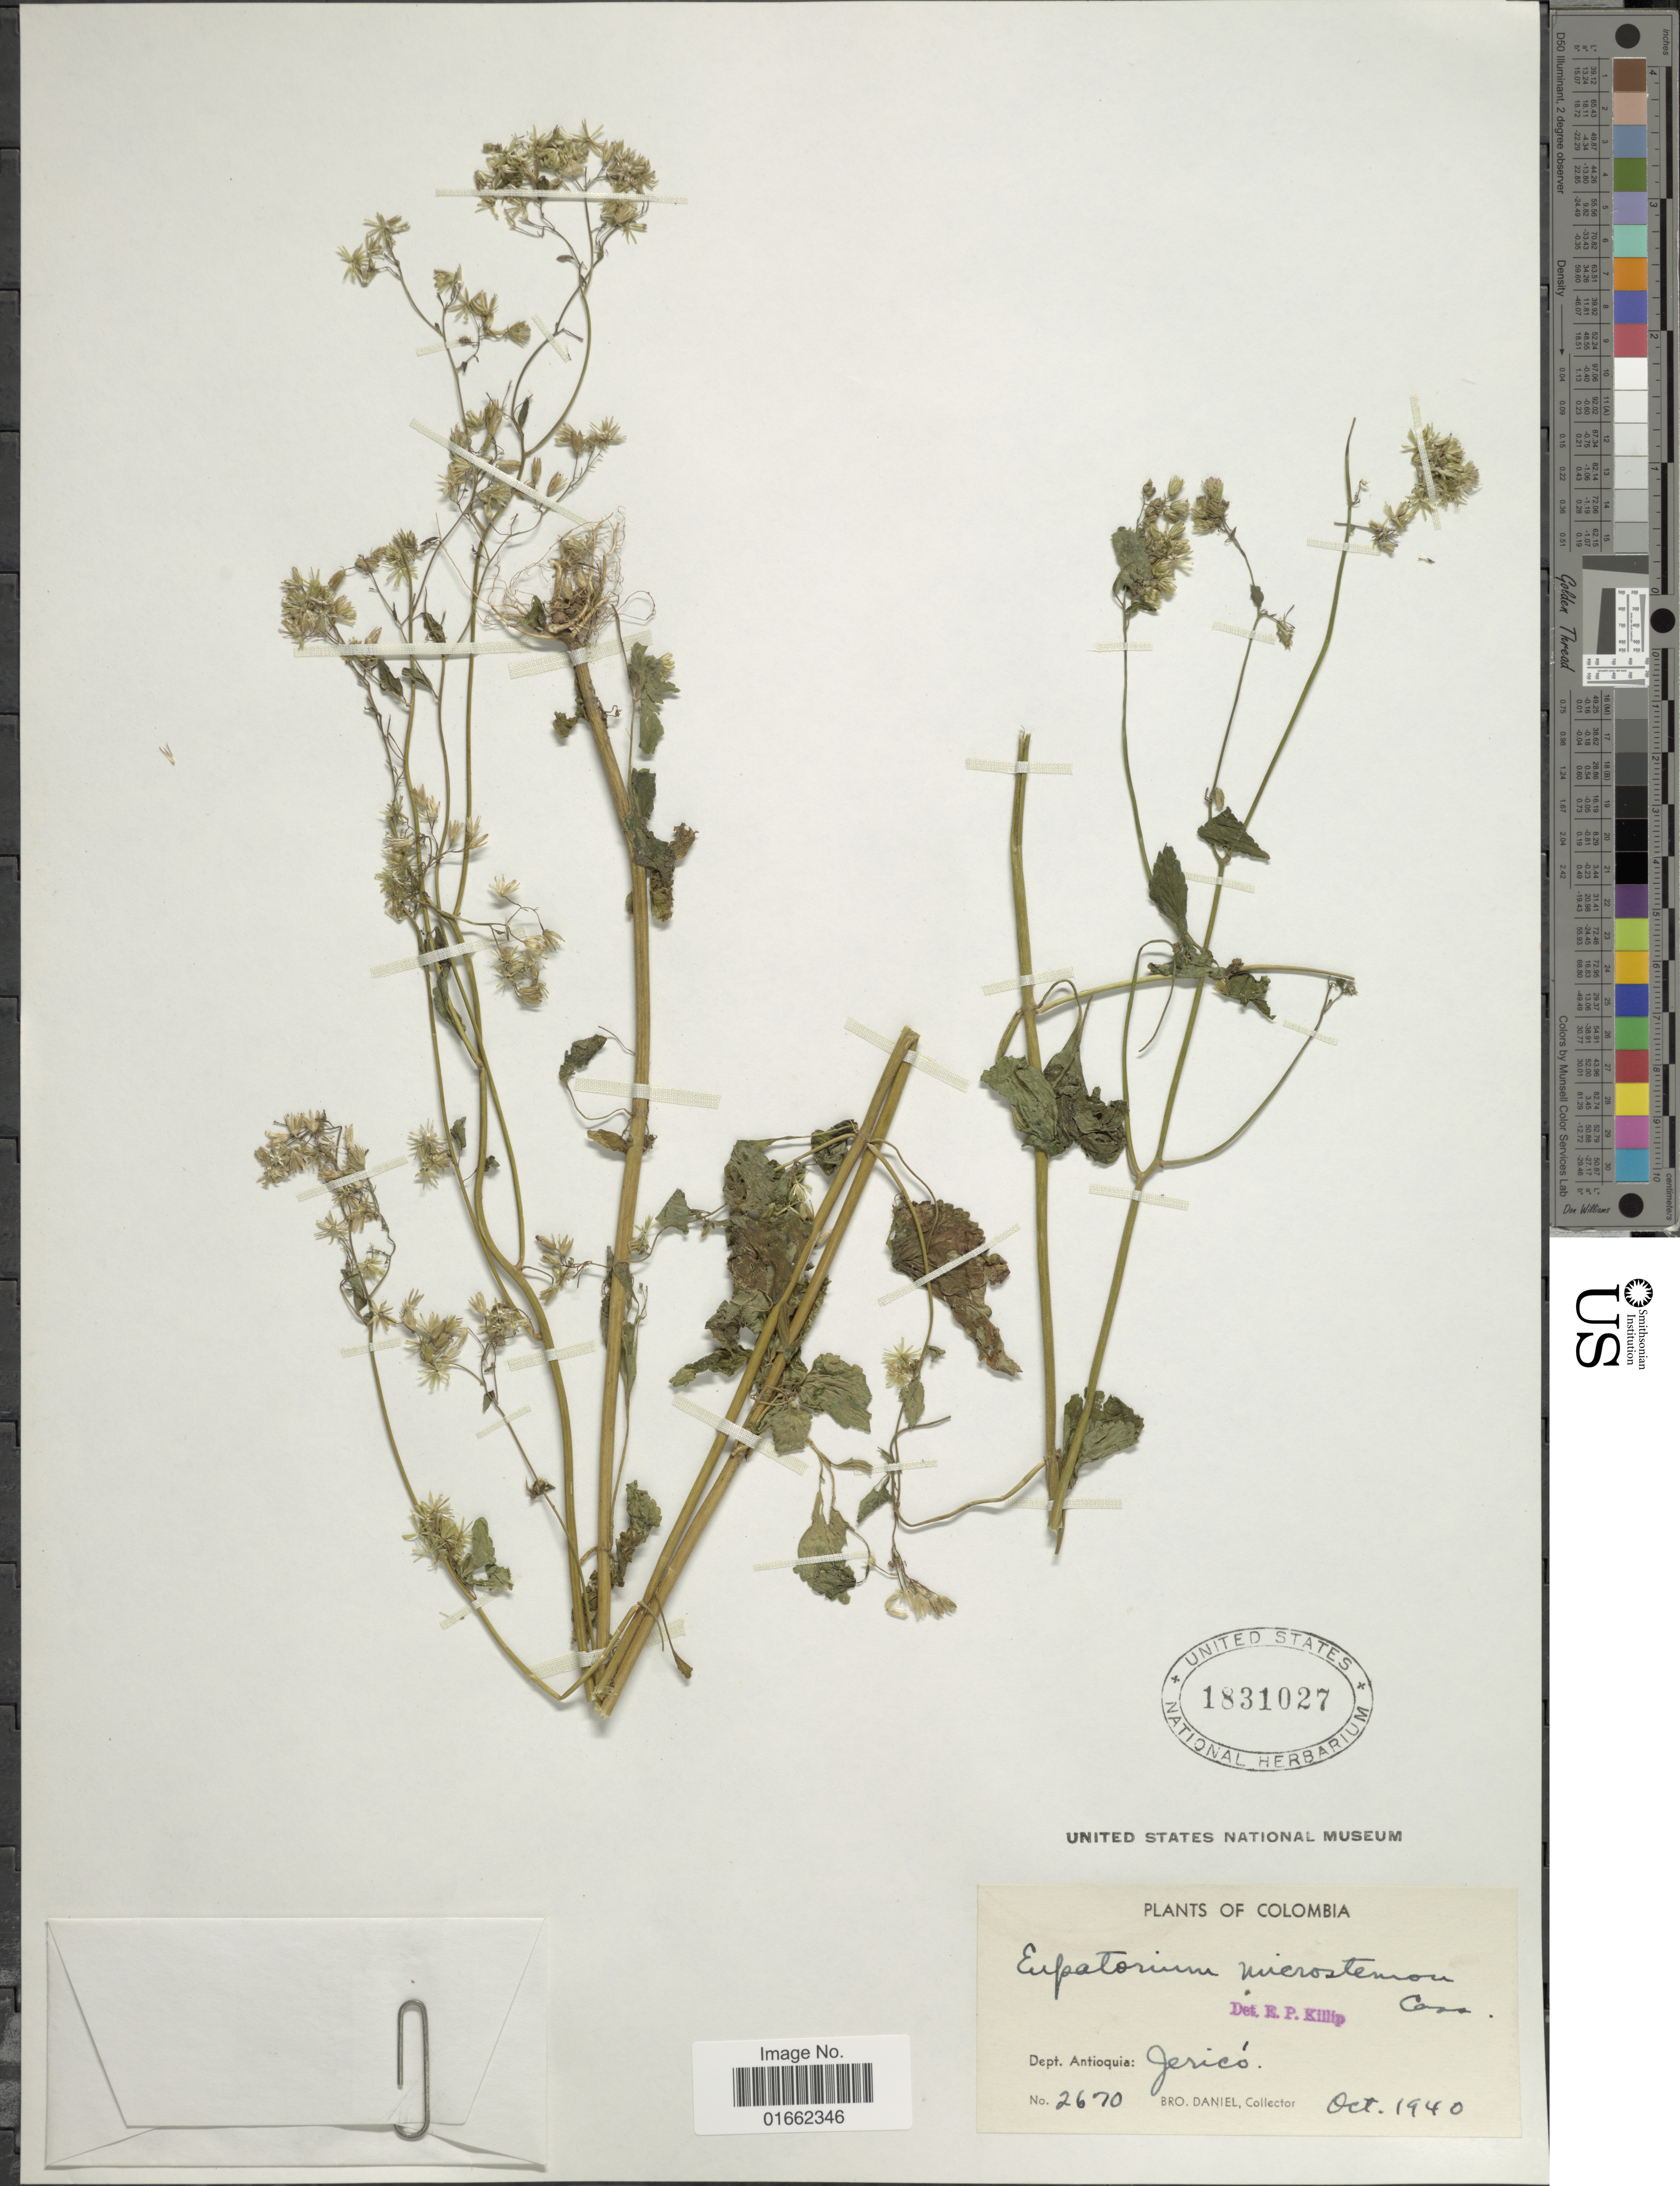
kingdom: Plantae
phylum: Tracheophyta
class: Magnoliopsida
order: Asterales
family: Asteraceae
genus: Fleischmannia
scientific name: Fleischmannia microstemon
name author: (Cass.) R.M. King & H. Rob.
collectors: Bro. Daniel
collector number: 2670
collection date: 1940-10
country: Colombia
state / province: Antioquia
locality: Dept. Antioquia: Jericó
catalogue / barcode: US 1831027